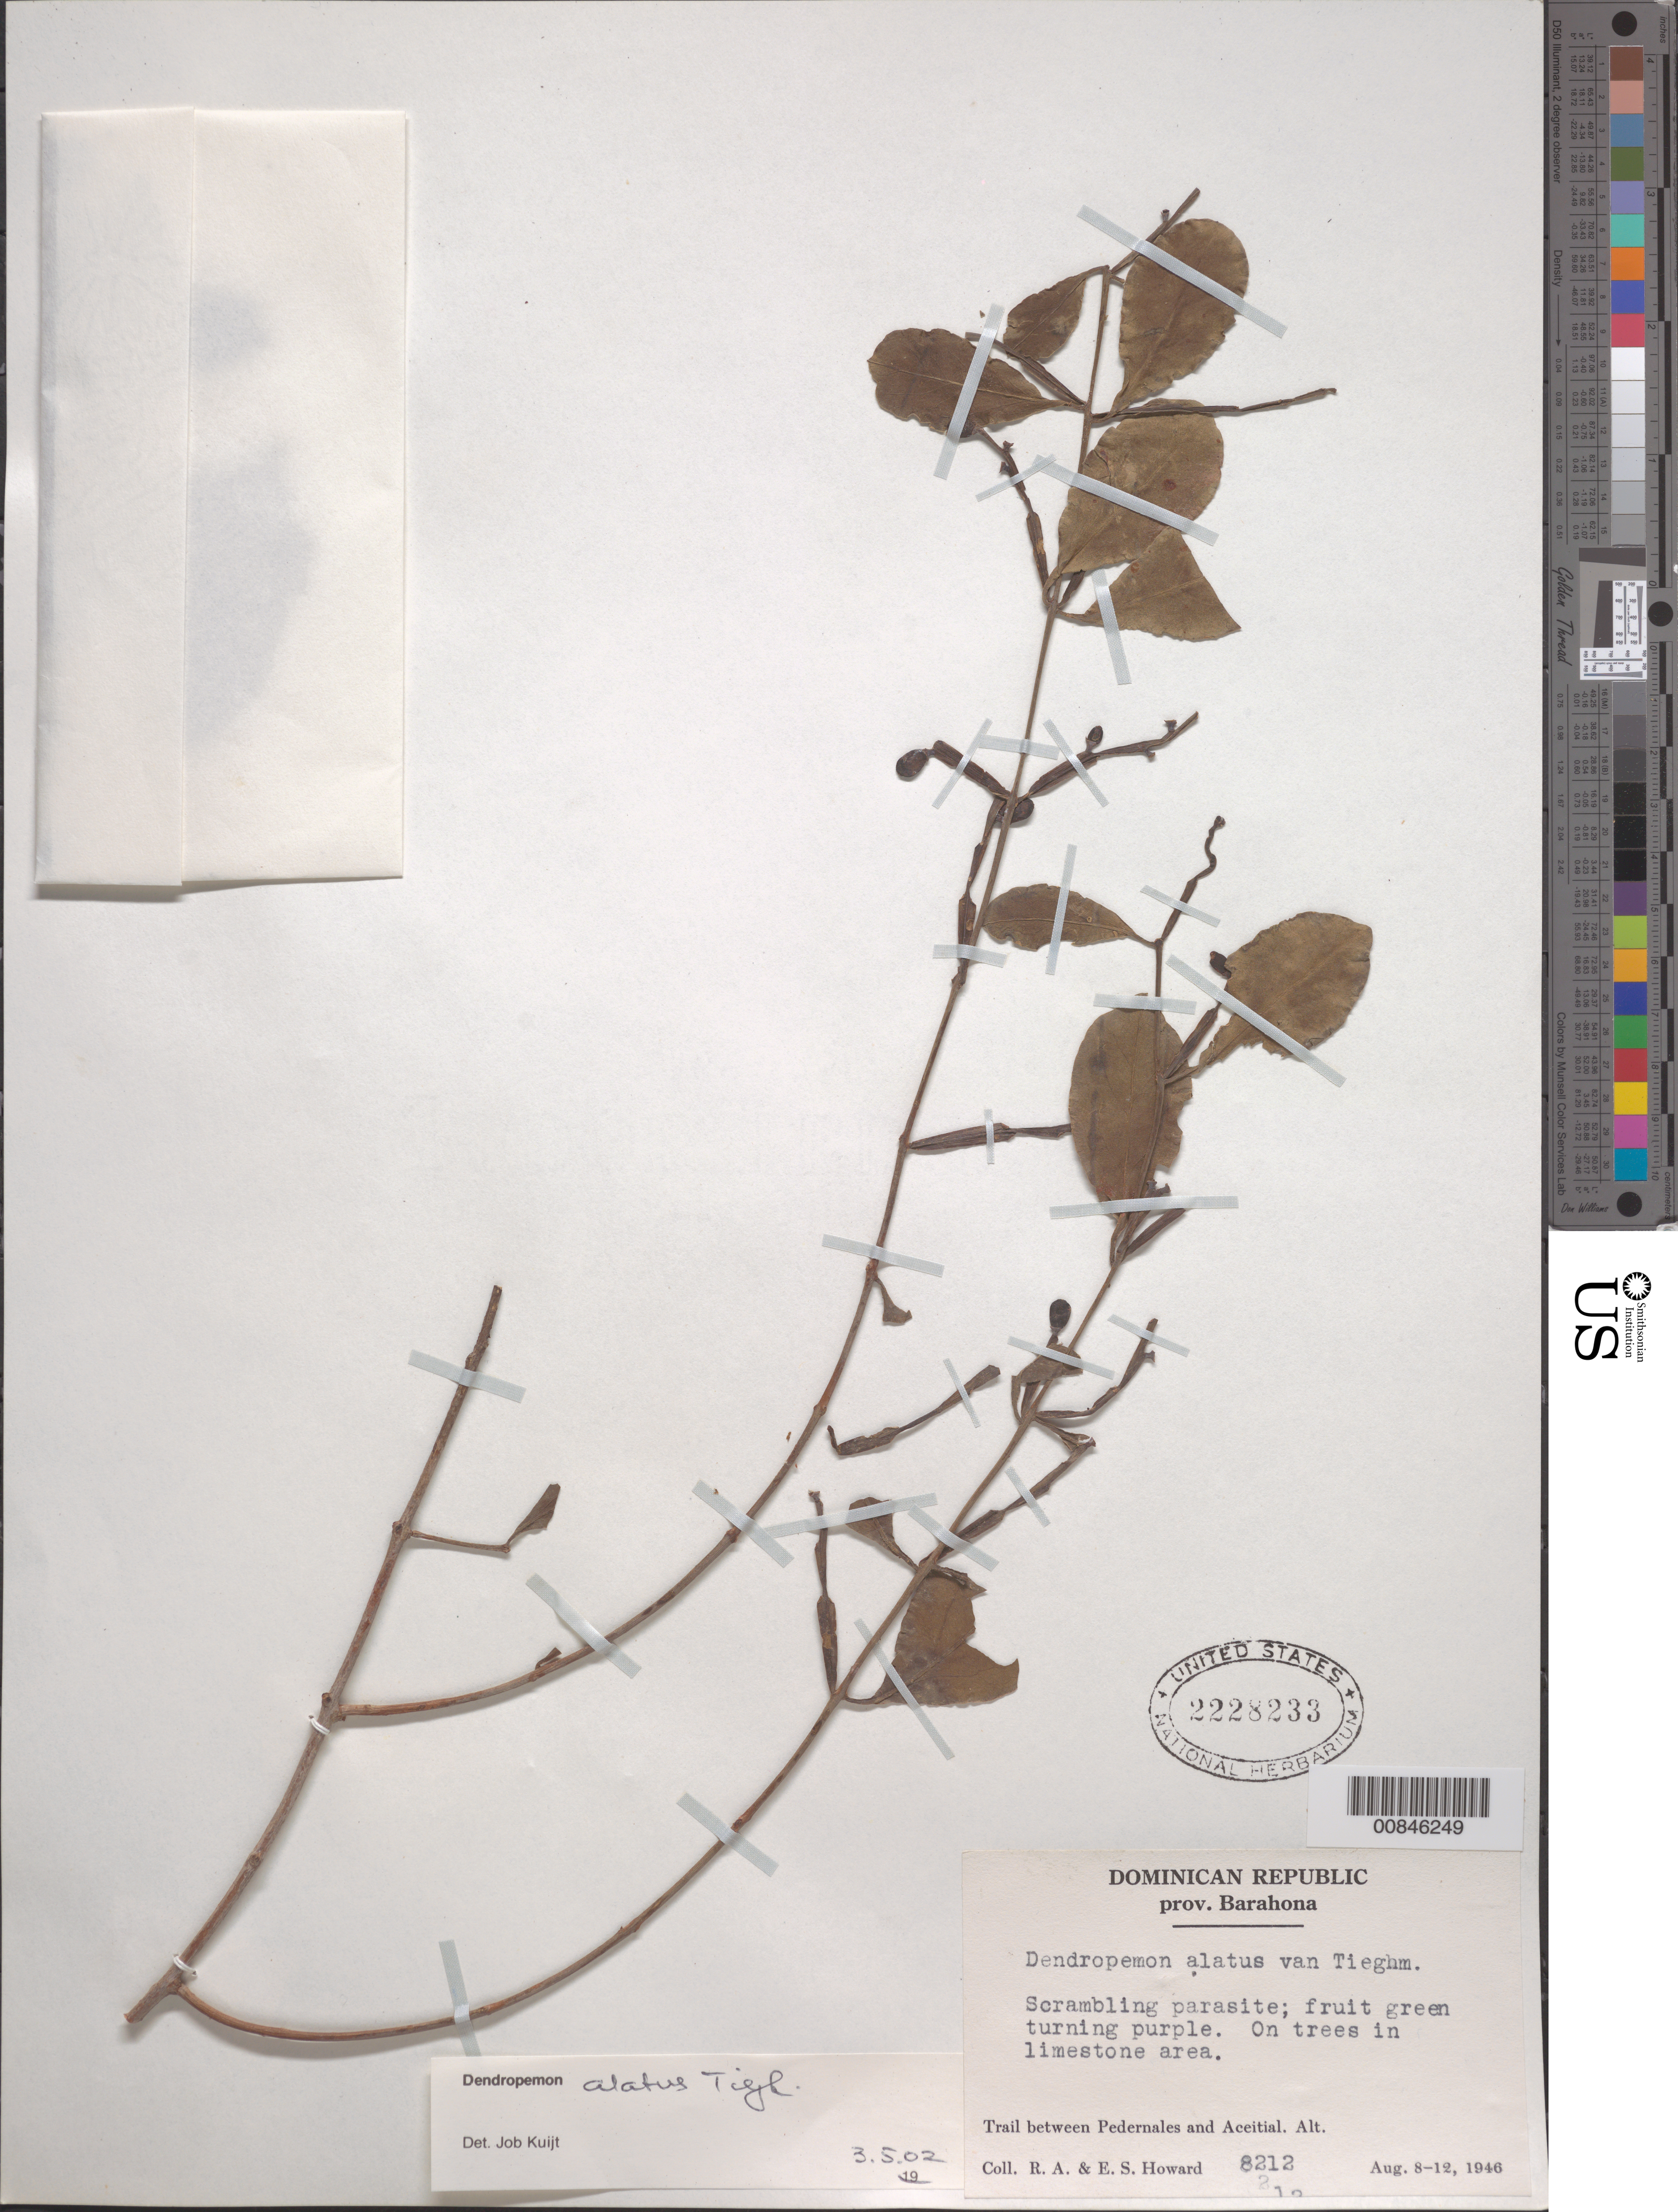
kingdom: Plantae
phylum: Tracheophyta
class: Magnoliopsida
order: Santalales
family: Loranthaceae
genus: Dendropemon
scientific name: Dendropemon alatus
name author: Tiegh.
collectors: R. A. Howard & E. S. Howard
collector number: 8212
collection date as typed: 08 Aug 1946 to 12 Aug 1946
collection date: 1946-08-08/1946-08-12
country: Dominican Republic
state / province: Barahona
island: Hispaniola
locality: Trail between Pedernales and Aceitial.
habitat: On trees in limestone area.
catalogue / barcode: US 2228233